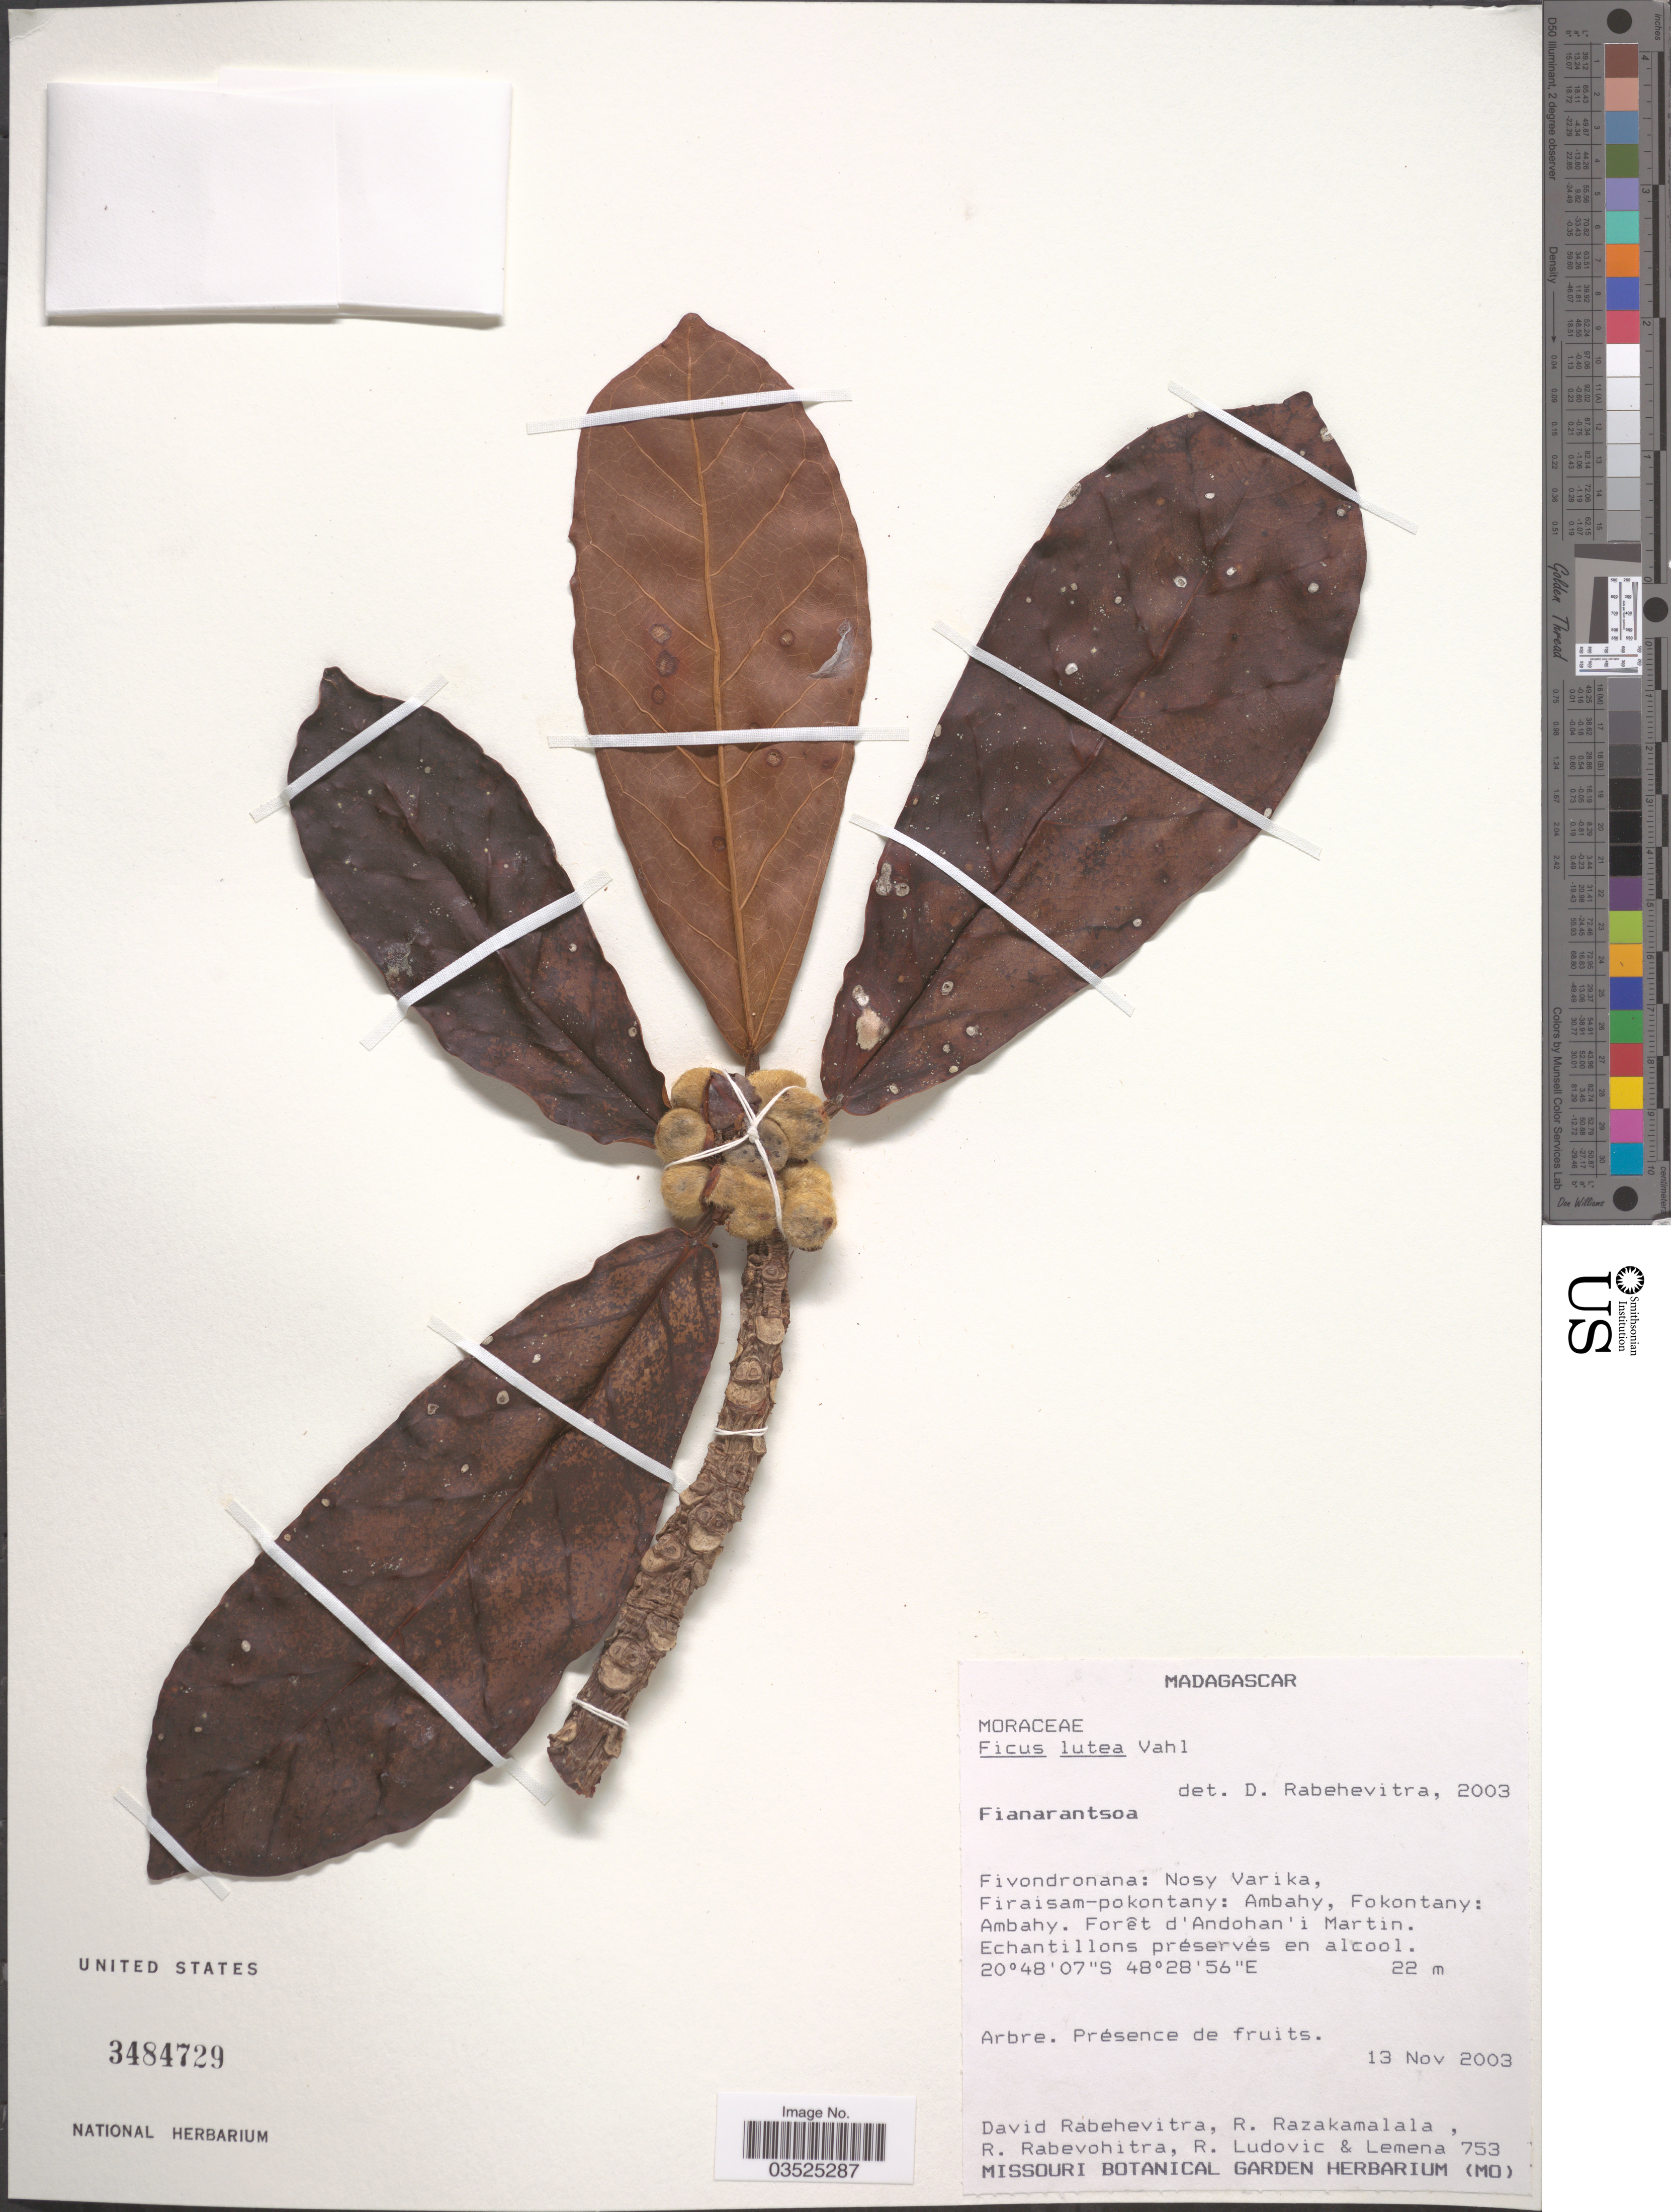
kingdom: Plantae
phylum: Tracheophyta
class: Magnoliopsida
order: Rosales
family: Moraceae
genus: Ficus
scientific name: Ficus lutea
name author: Vahl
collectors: D. Rabehevitra, R. Razakamalala, R. Rabevohitra, R. Ludovic & Lemena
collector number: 753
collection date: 2003-11-13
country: Madagascar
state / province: Vatovavy Fitovinany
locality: Fivondronana: Nosy Varika, Firaisam-pokontany: Ambahy, Fokontany: Ambahy.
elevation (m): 22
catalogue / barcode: US 3484729